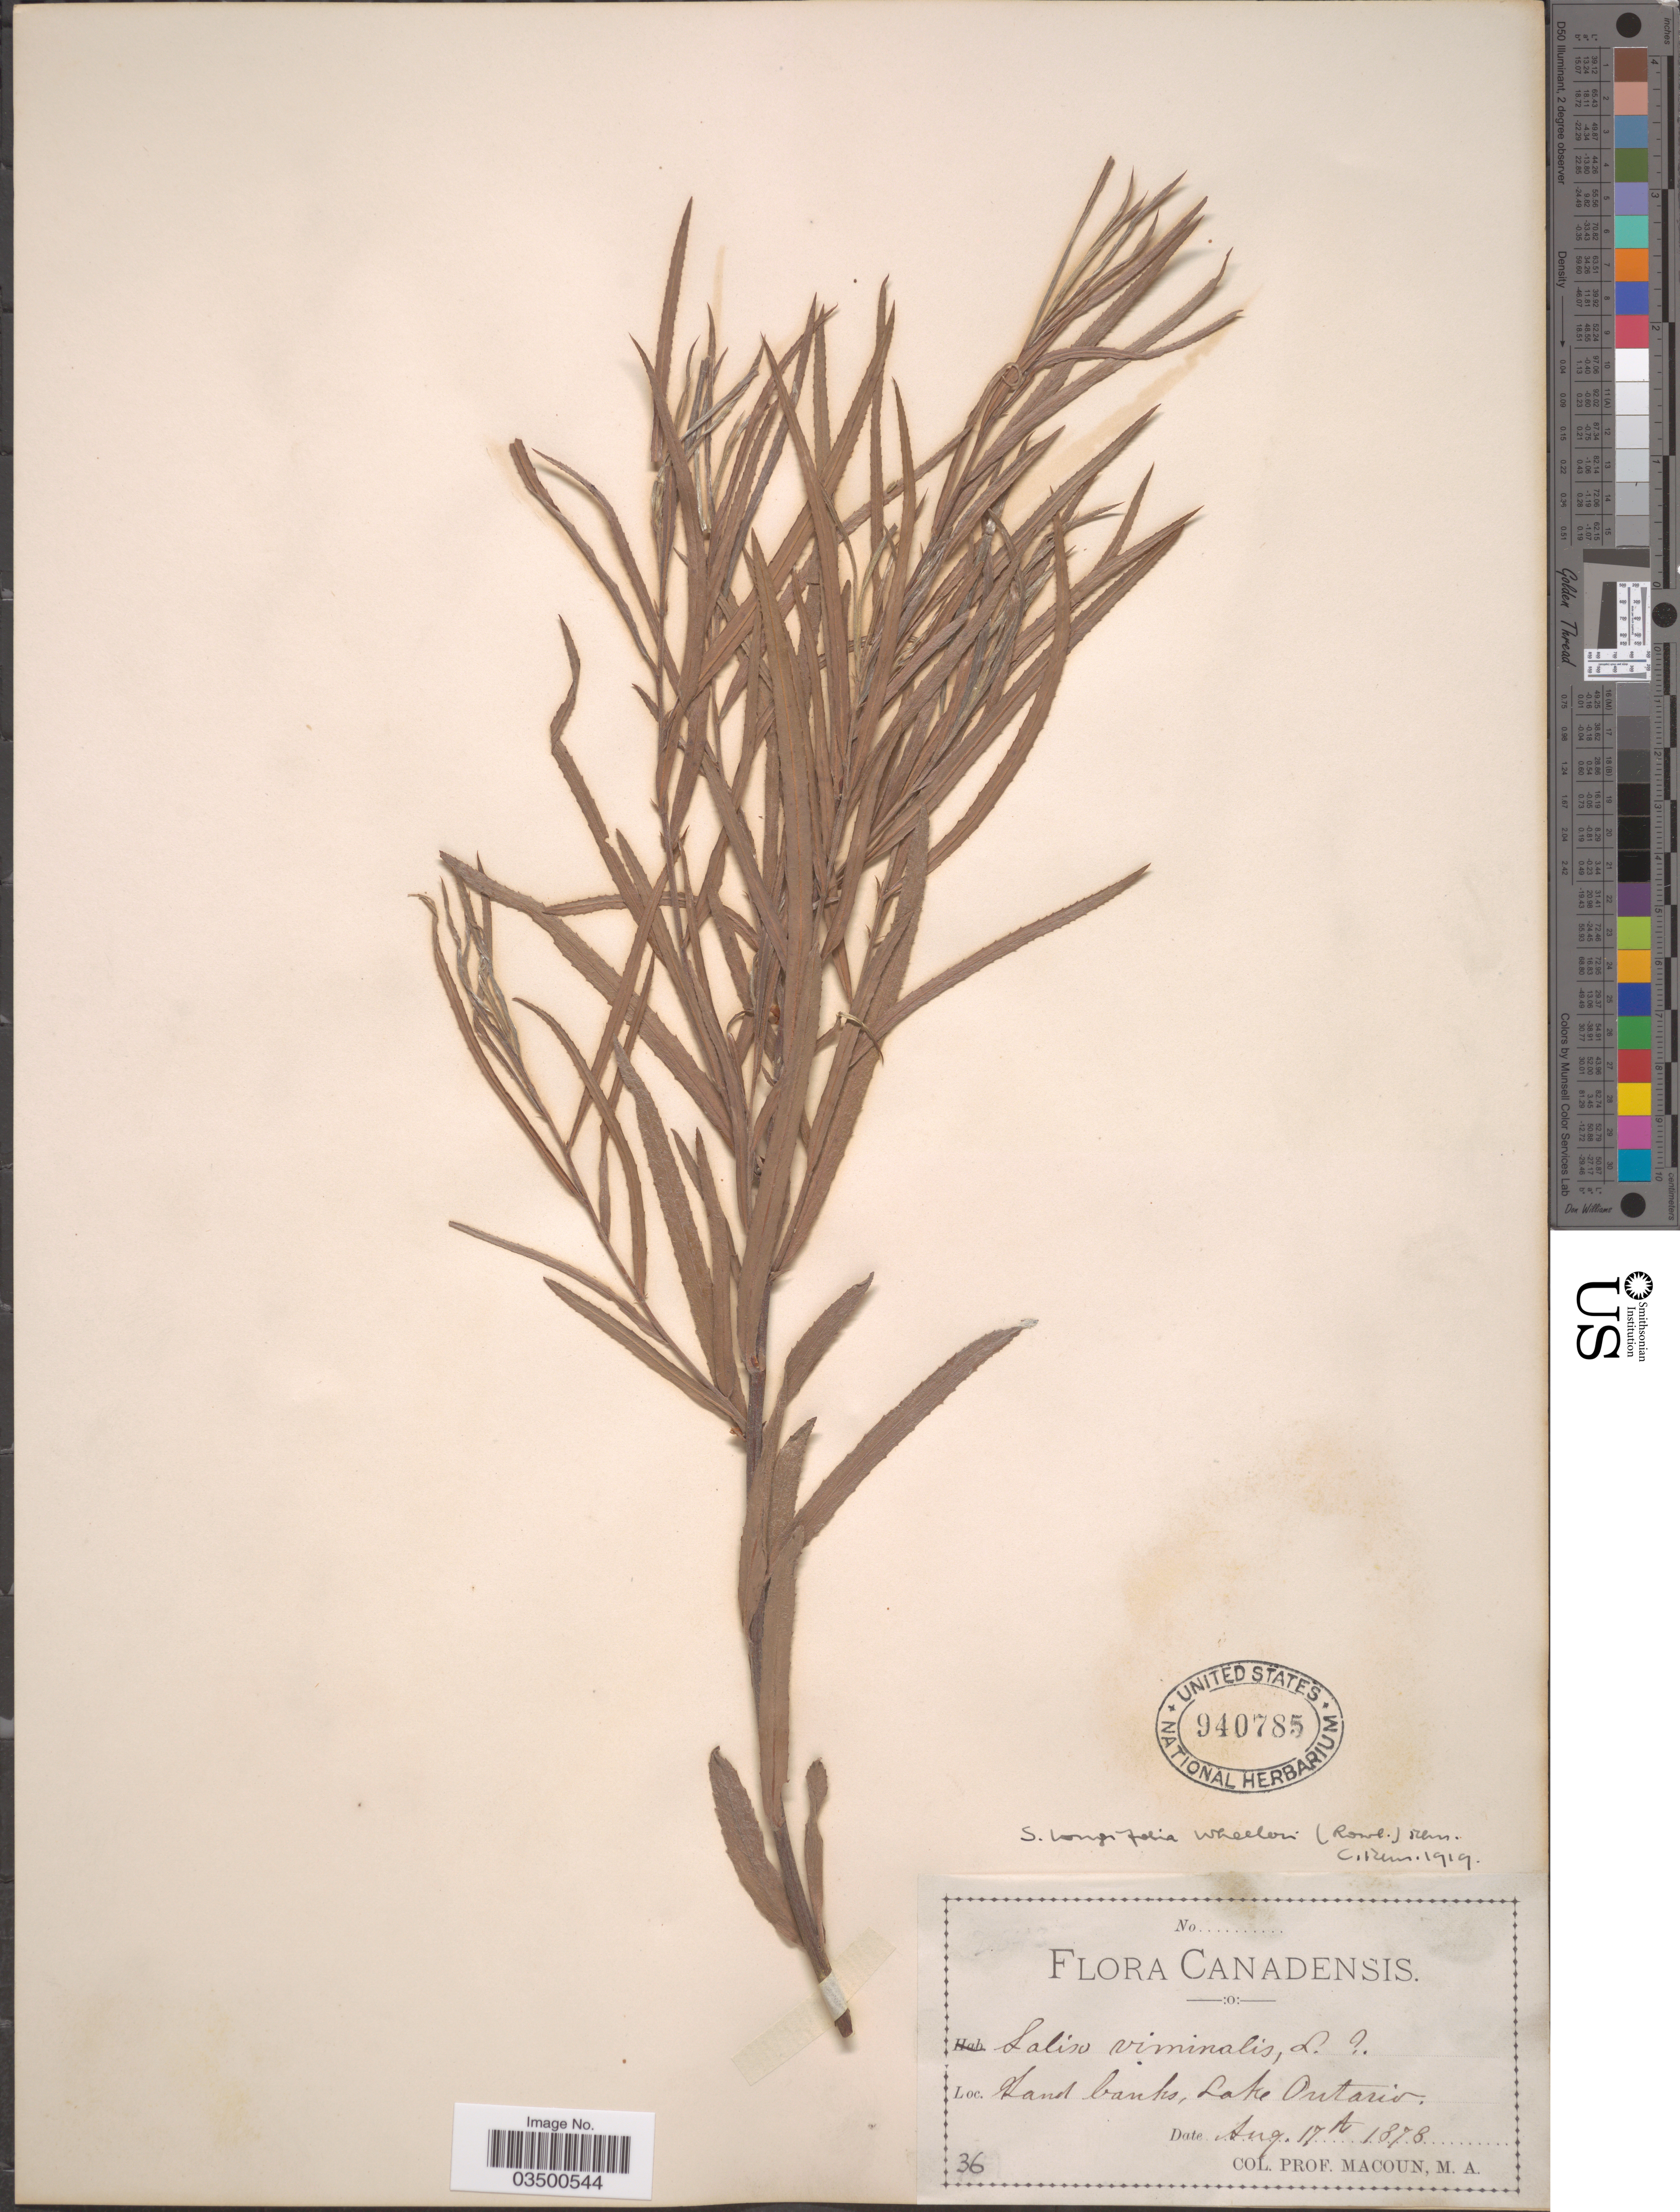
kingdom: Plantae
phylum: Tracheophyta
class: Magnoliopsida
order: Malpighiales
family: Salicaceae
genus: Salix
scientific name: Salix interior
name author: Rowlee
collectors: Prof. Macoun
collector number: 36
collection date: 1878-08-17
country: Canada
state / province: Ontario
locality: Sand banks, Lake Ontario.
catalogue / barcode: US 940785